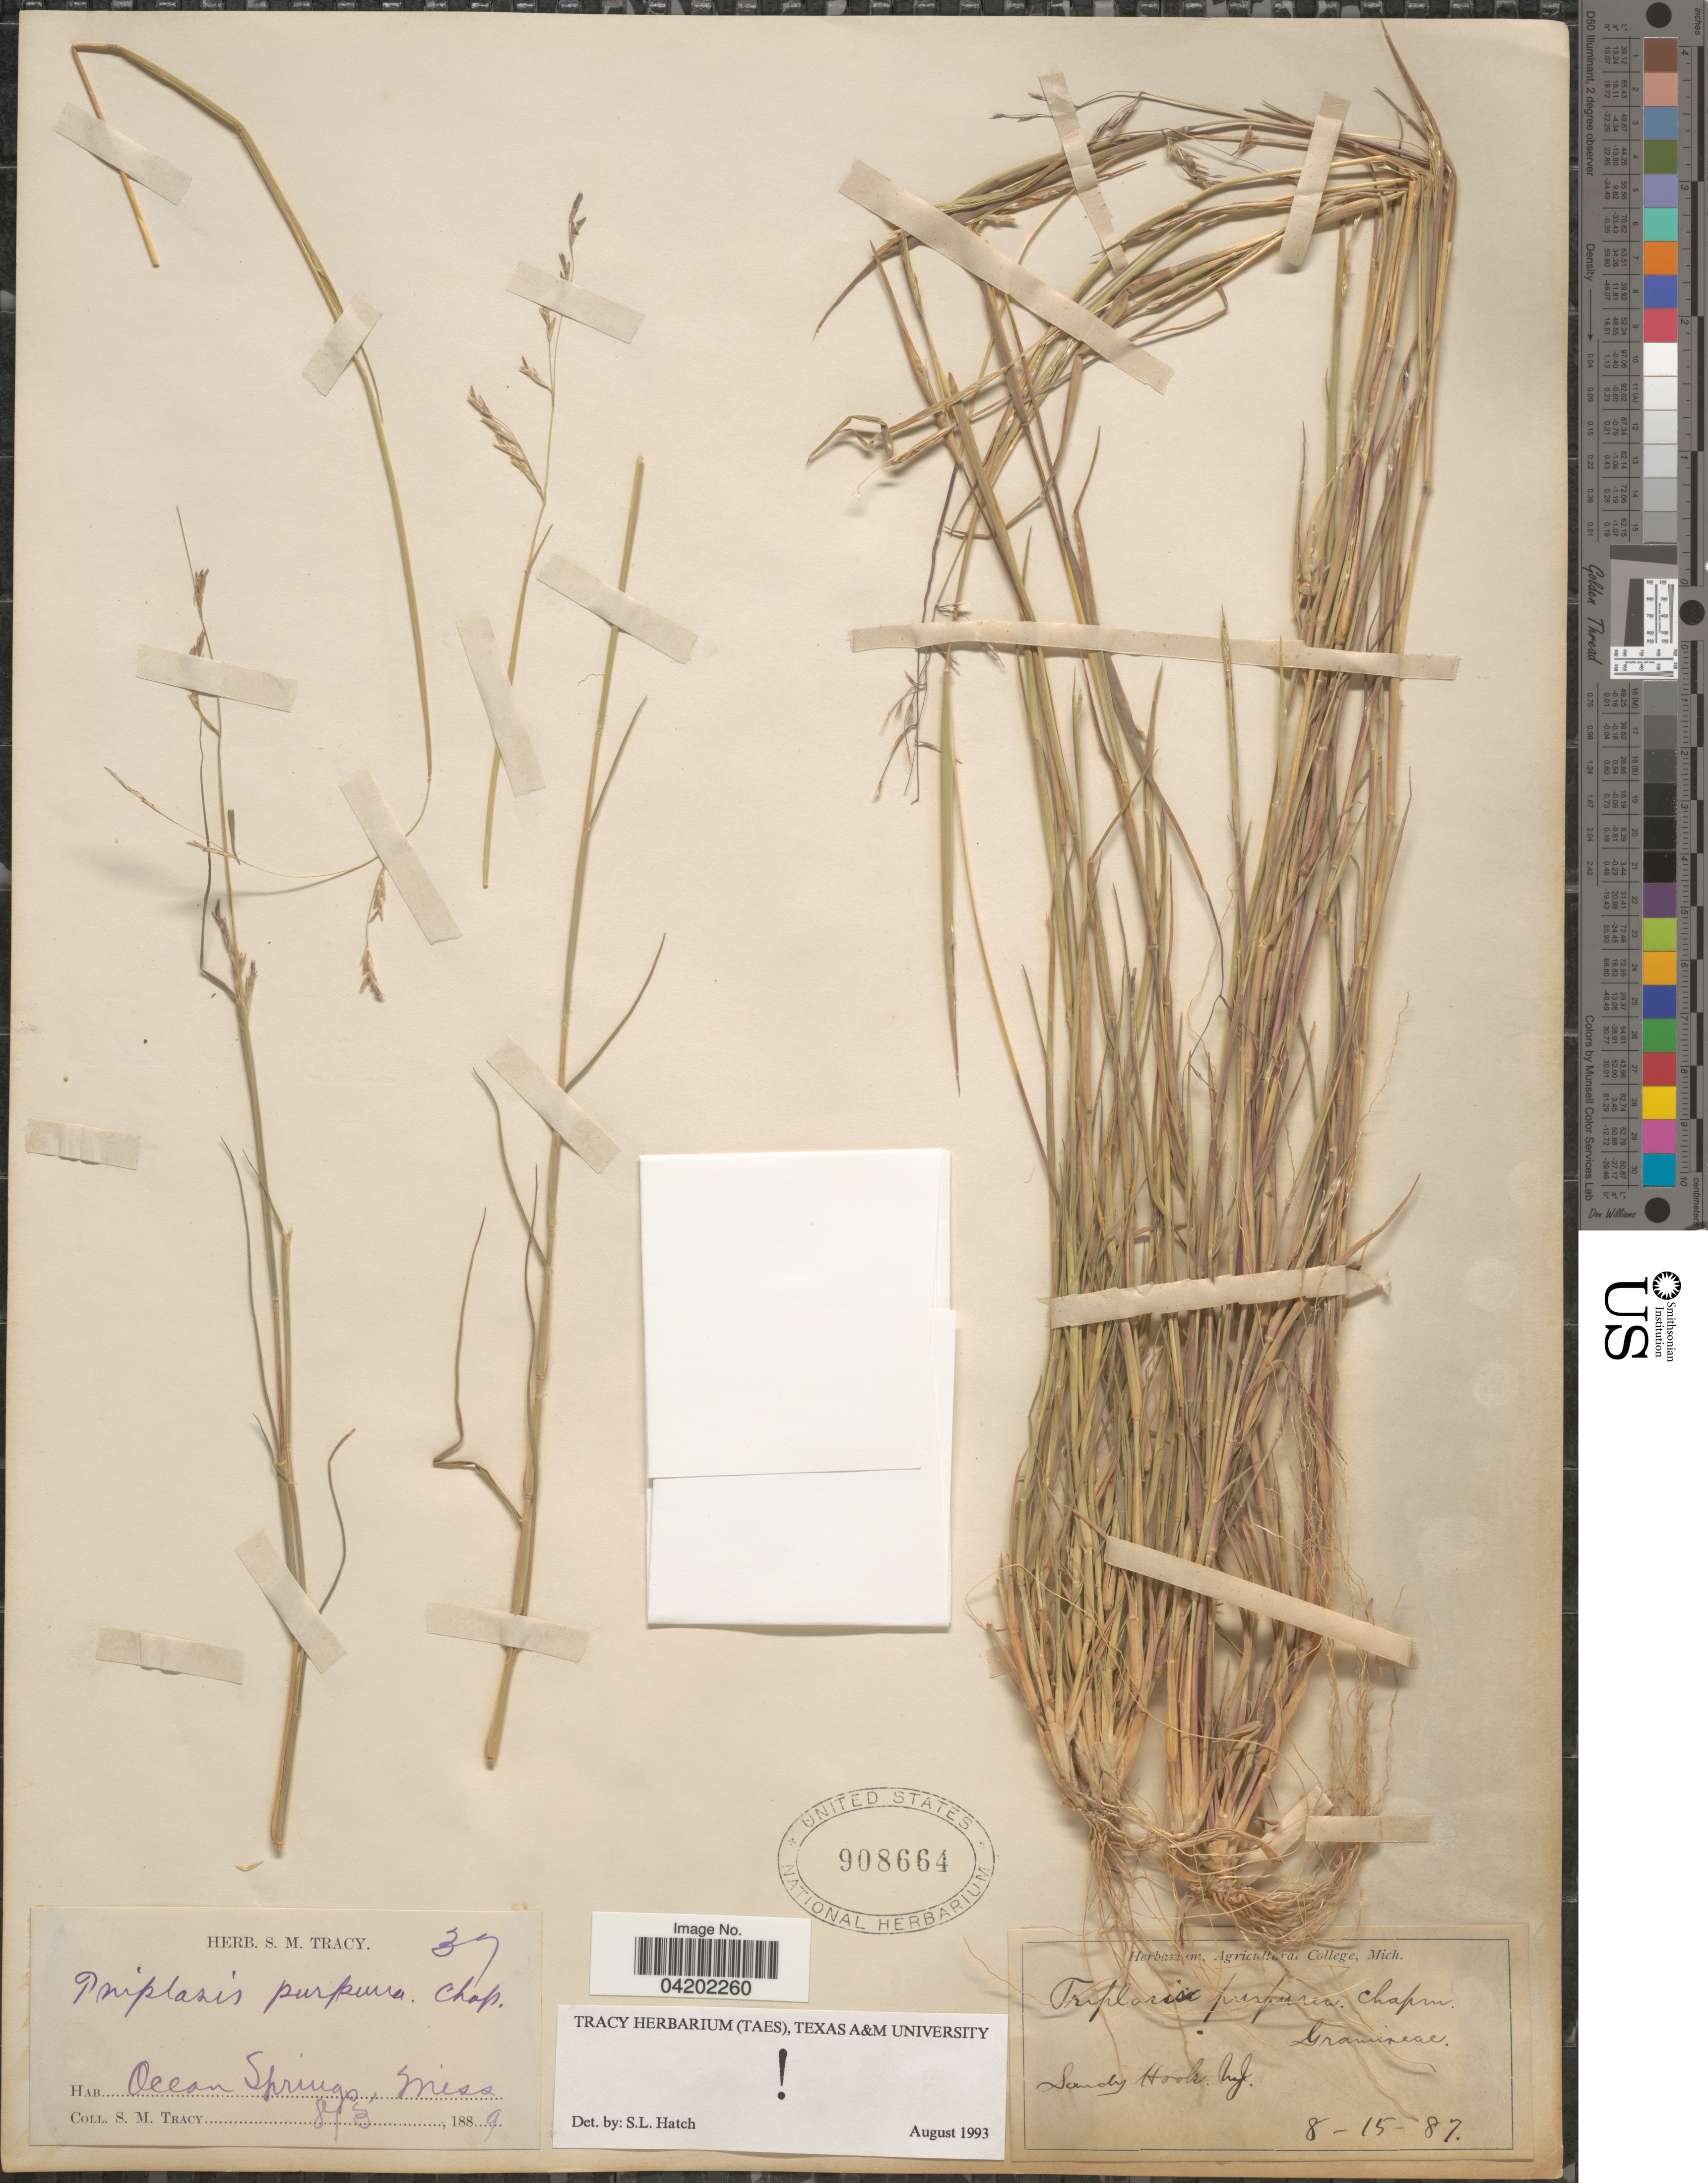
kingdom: Plantae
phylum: Tracheophyta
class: Liliopsida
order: Poales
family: Poaceae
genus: Triplasis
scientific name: Triplasis purpurea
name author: (Walter) Chapm.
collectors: S. M. Tracy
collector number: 37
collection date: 1889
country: United States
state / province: Mississippi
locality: Ocean Springs.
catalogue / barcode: US 908664